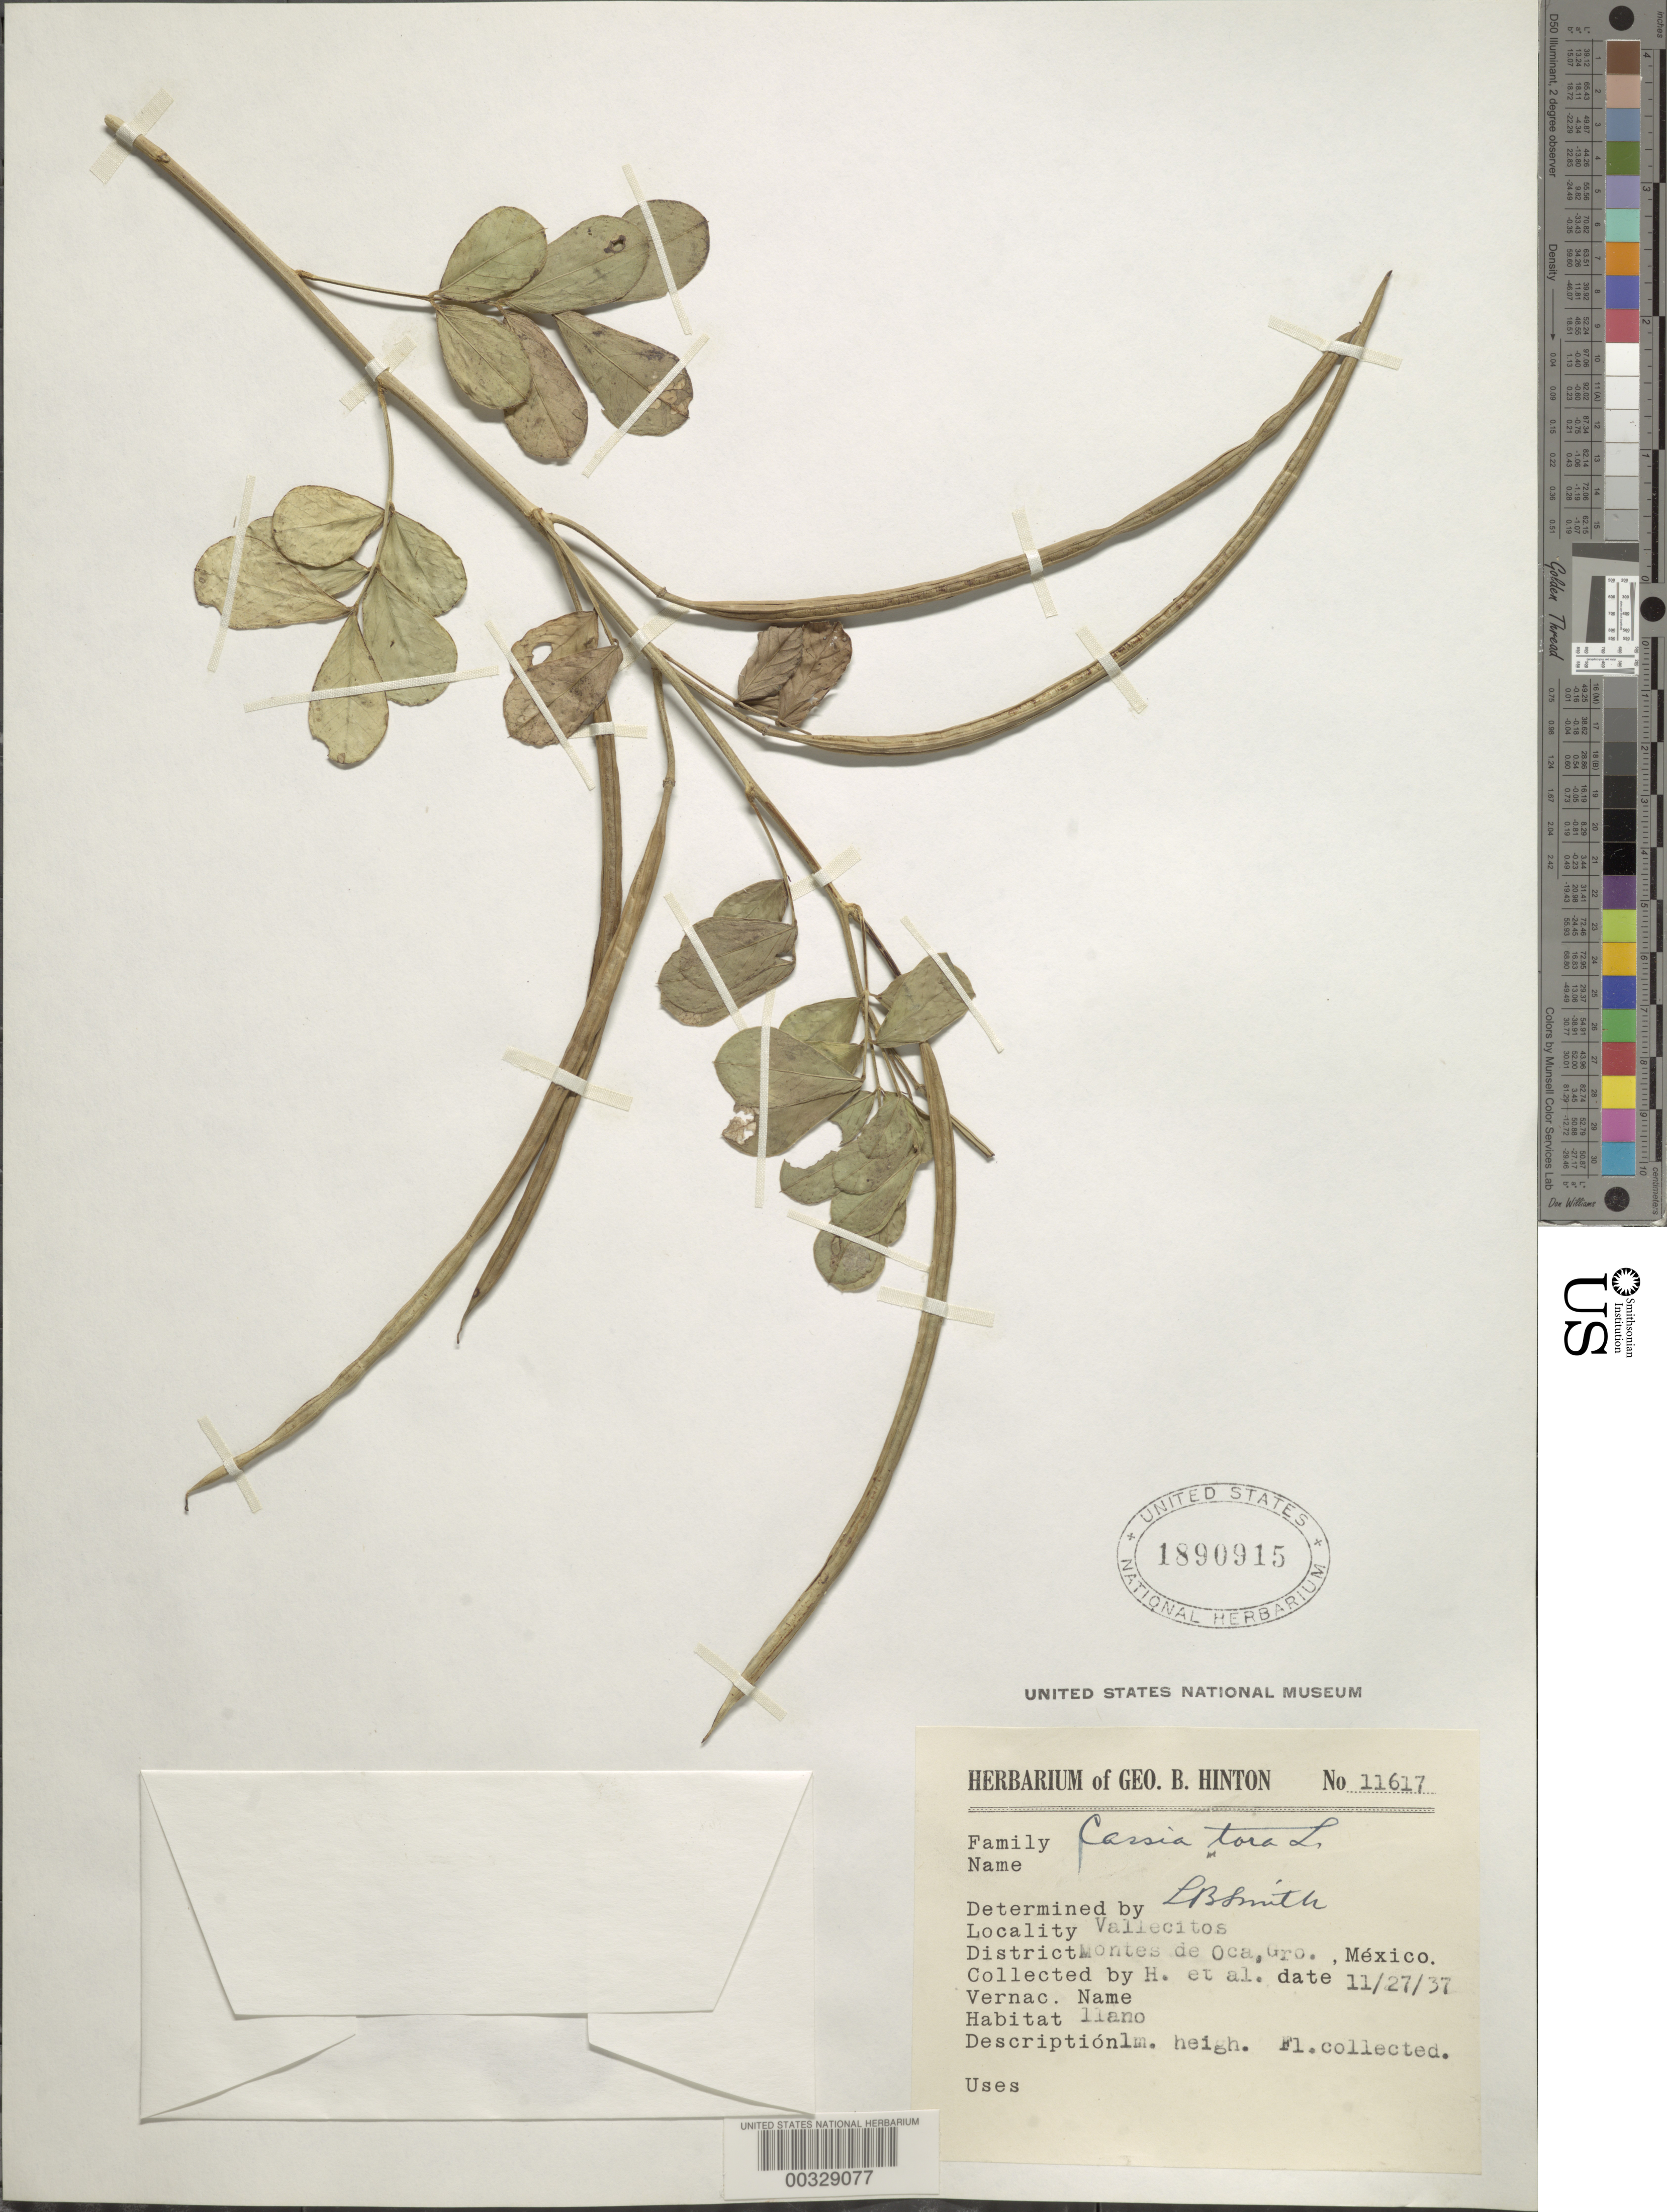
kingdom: Plantae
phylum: Tracheophyta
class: Magnoliopsida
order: Fabales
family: Fabaceae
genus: Senna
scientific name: Senna obtusifolia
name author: (L.) H.S. Irwin & Barneby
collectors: G. B. Hinton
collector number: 11617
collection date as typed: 27 Nov 1937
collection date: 1937-11-27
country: Mexico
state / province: Guerrero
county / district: Unión De Isidoro Montes De Oca, La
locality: Montes de Oca mun. (?), Vallecitos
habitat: Llano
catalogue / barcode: US 1890915